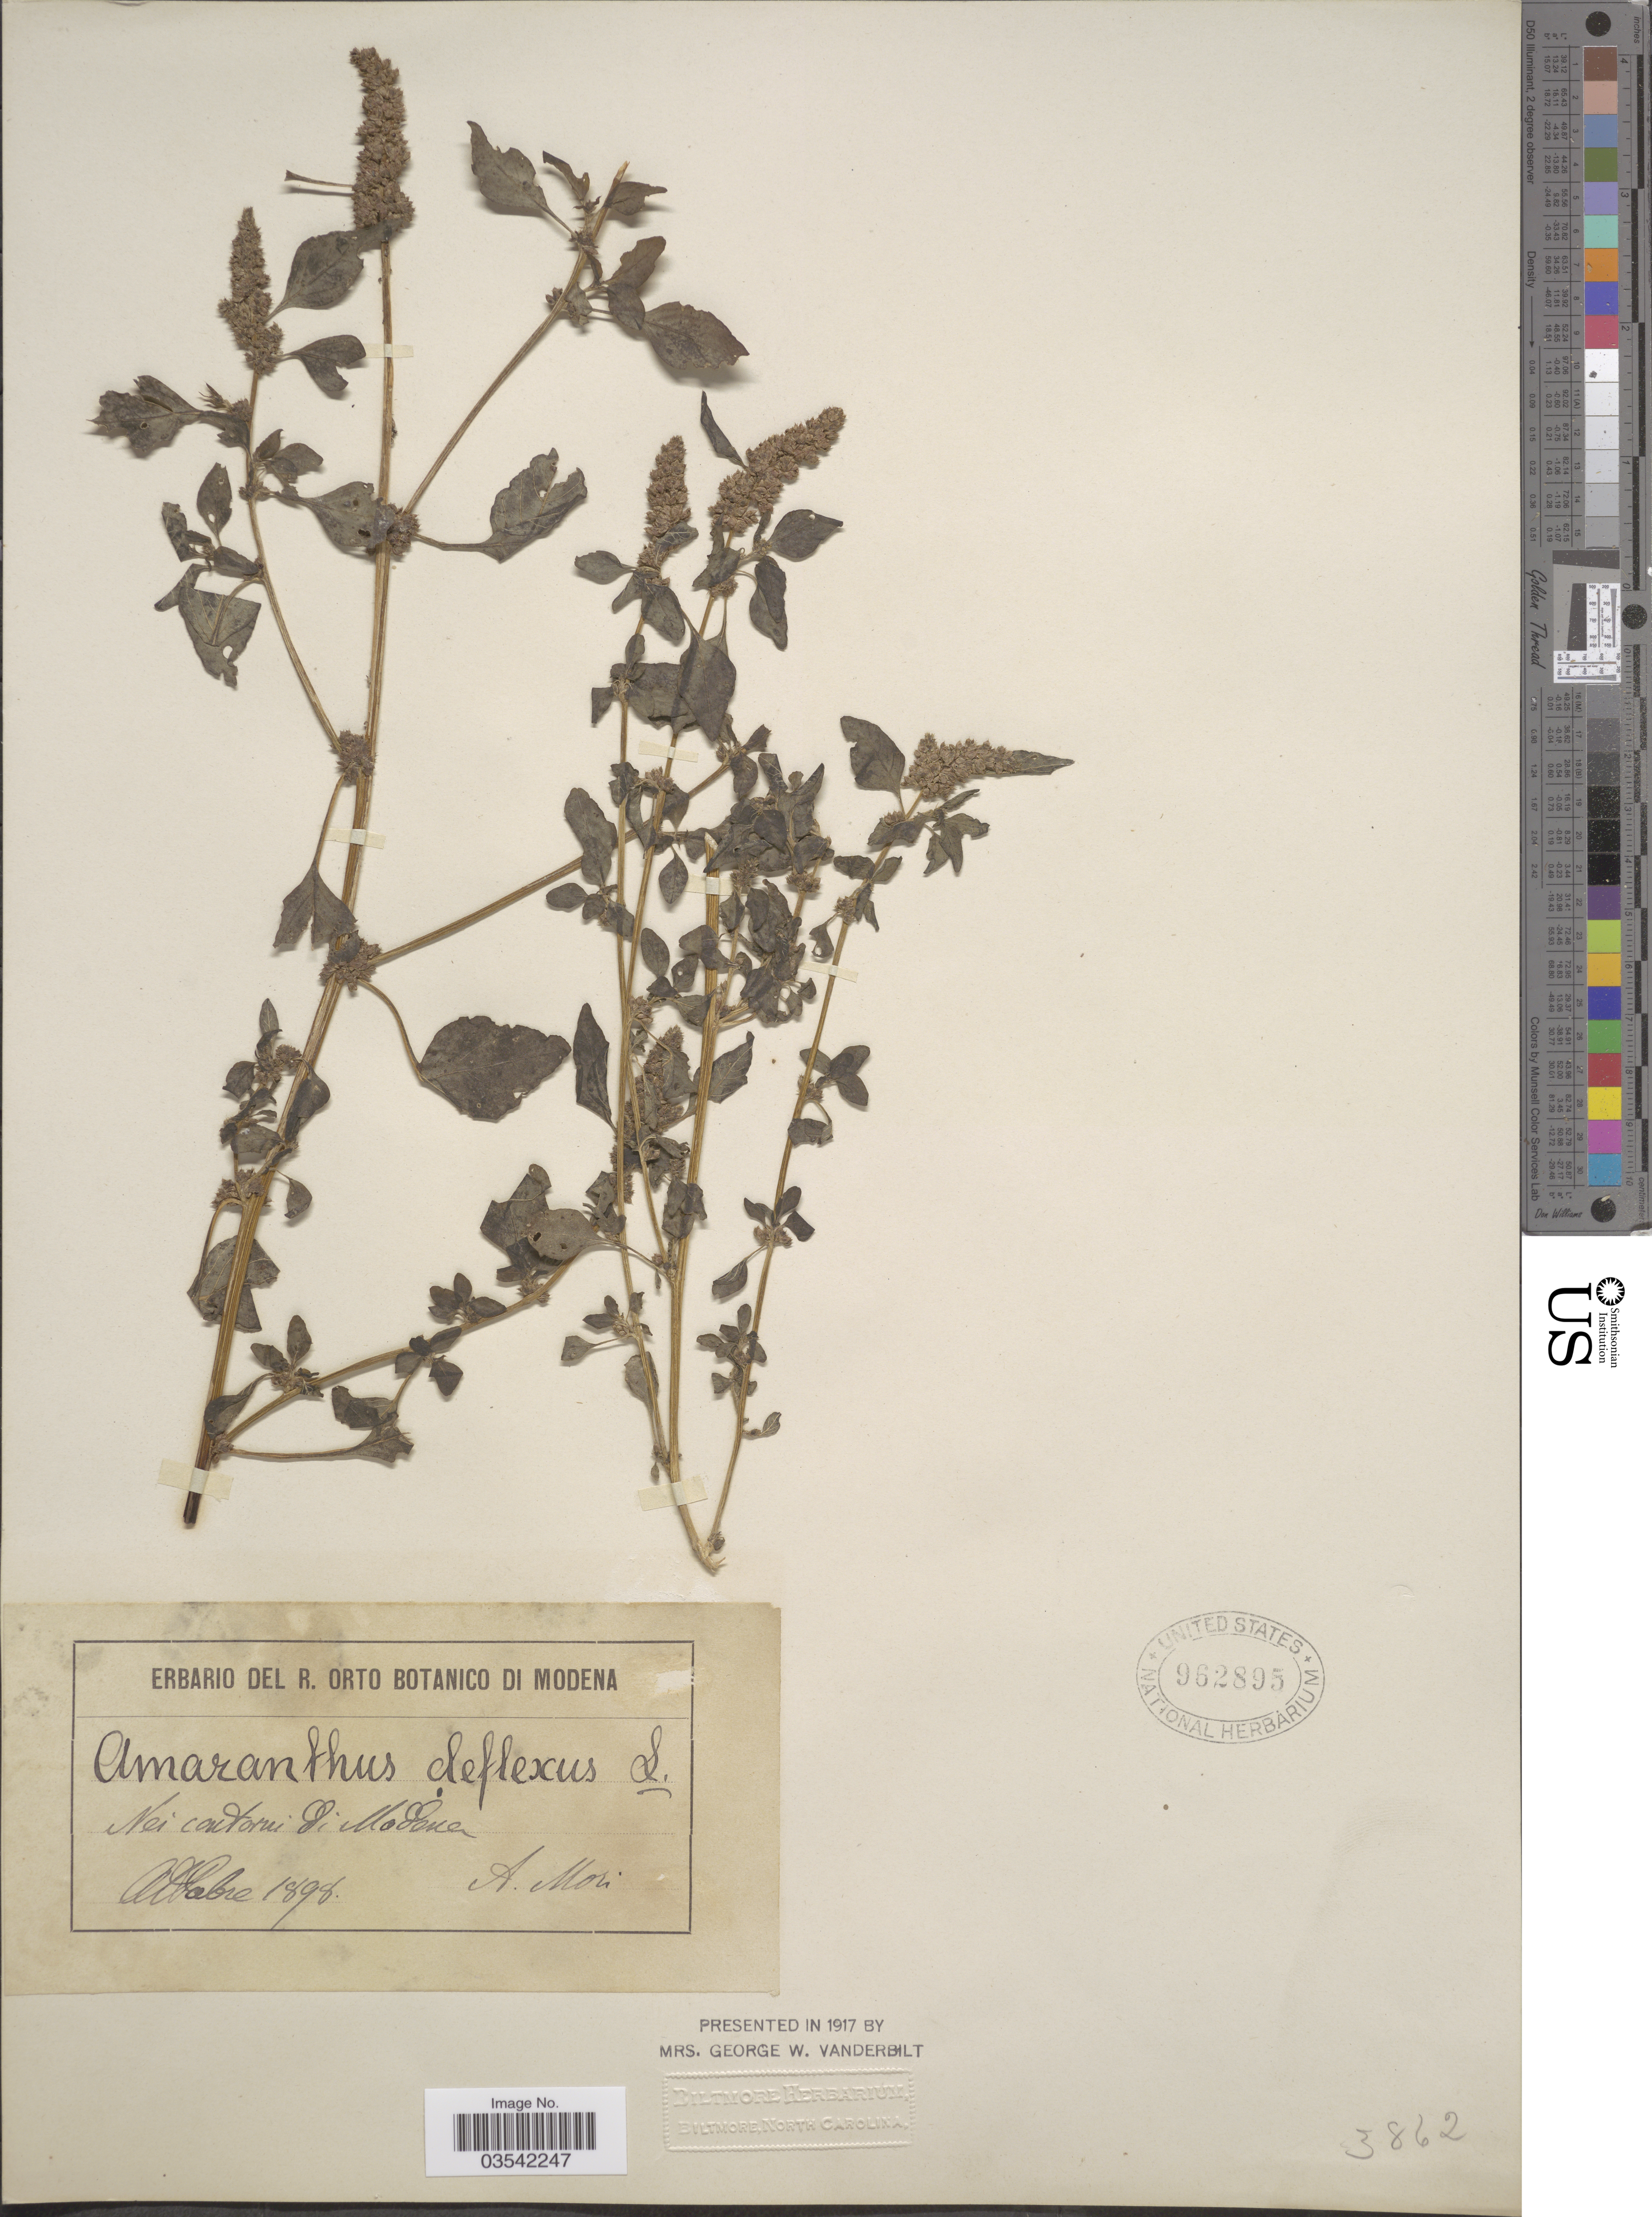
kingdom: Plantae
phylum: Tracheophyta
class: Magnoliopsida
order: Caryophyllales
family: Amaranthaceae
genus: Amaranthus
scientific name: Amaranthus deflexus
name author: L.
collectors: A. Mori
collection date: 1898-10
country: Italy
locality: Nei cantorni [interpreted] di Modena.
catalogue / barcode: US 962895